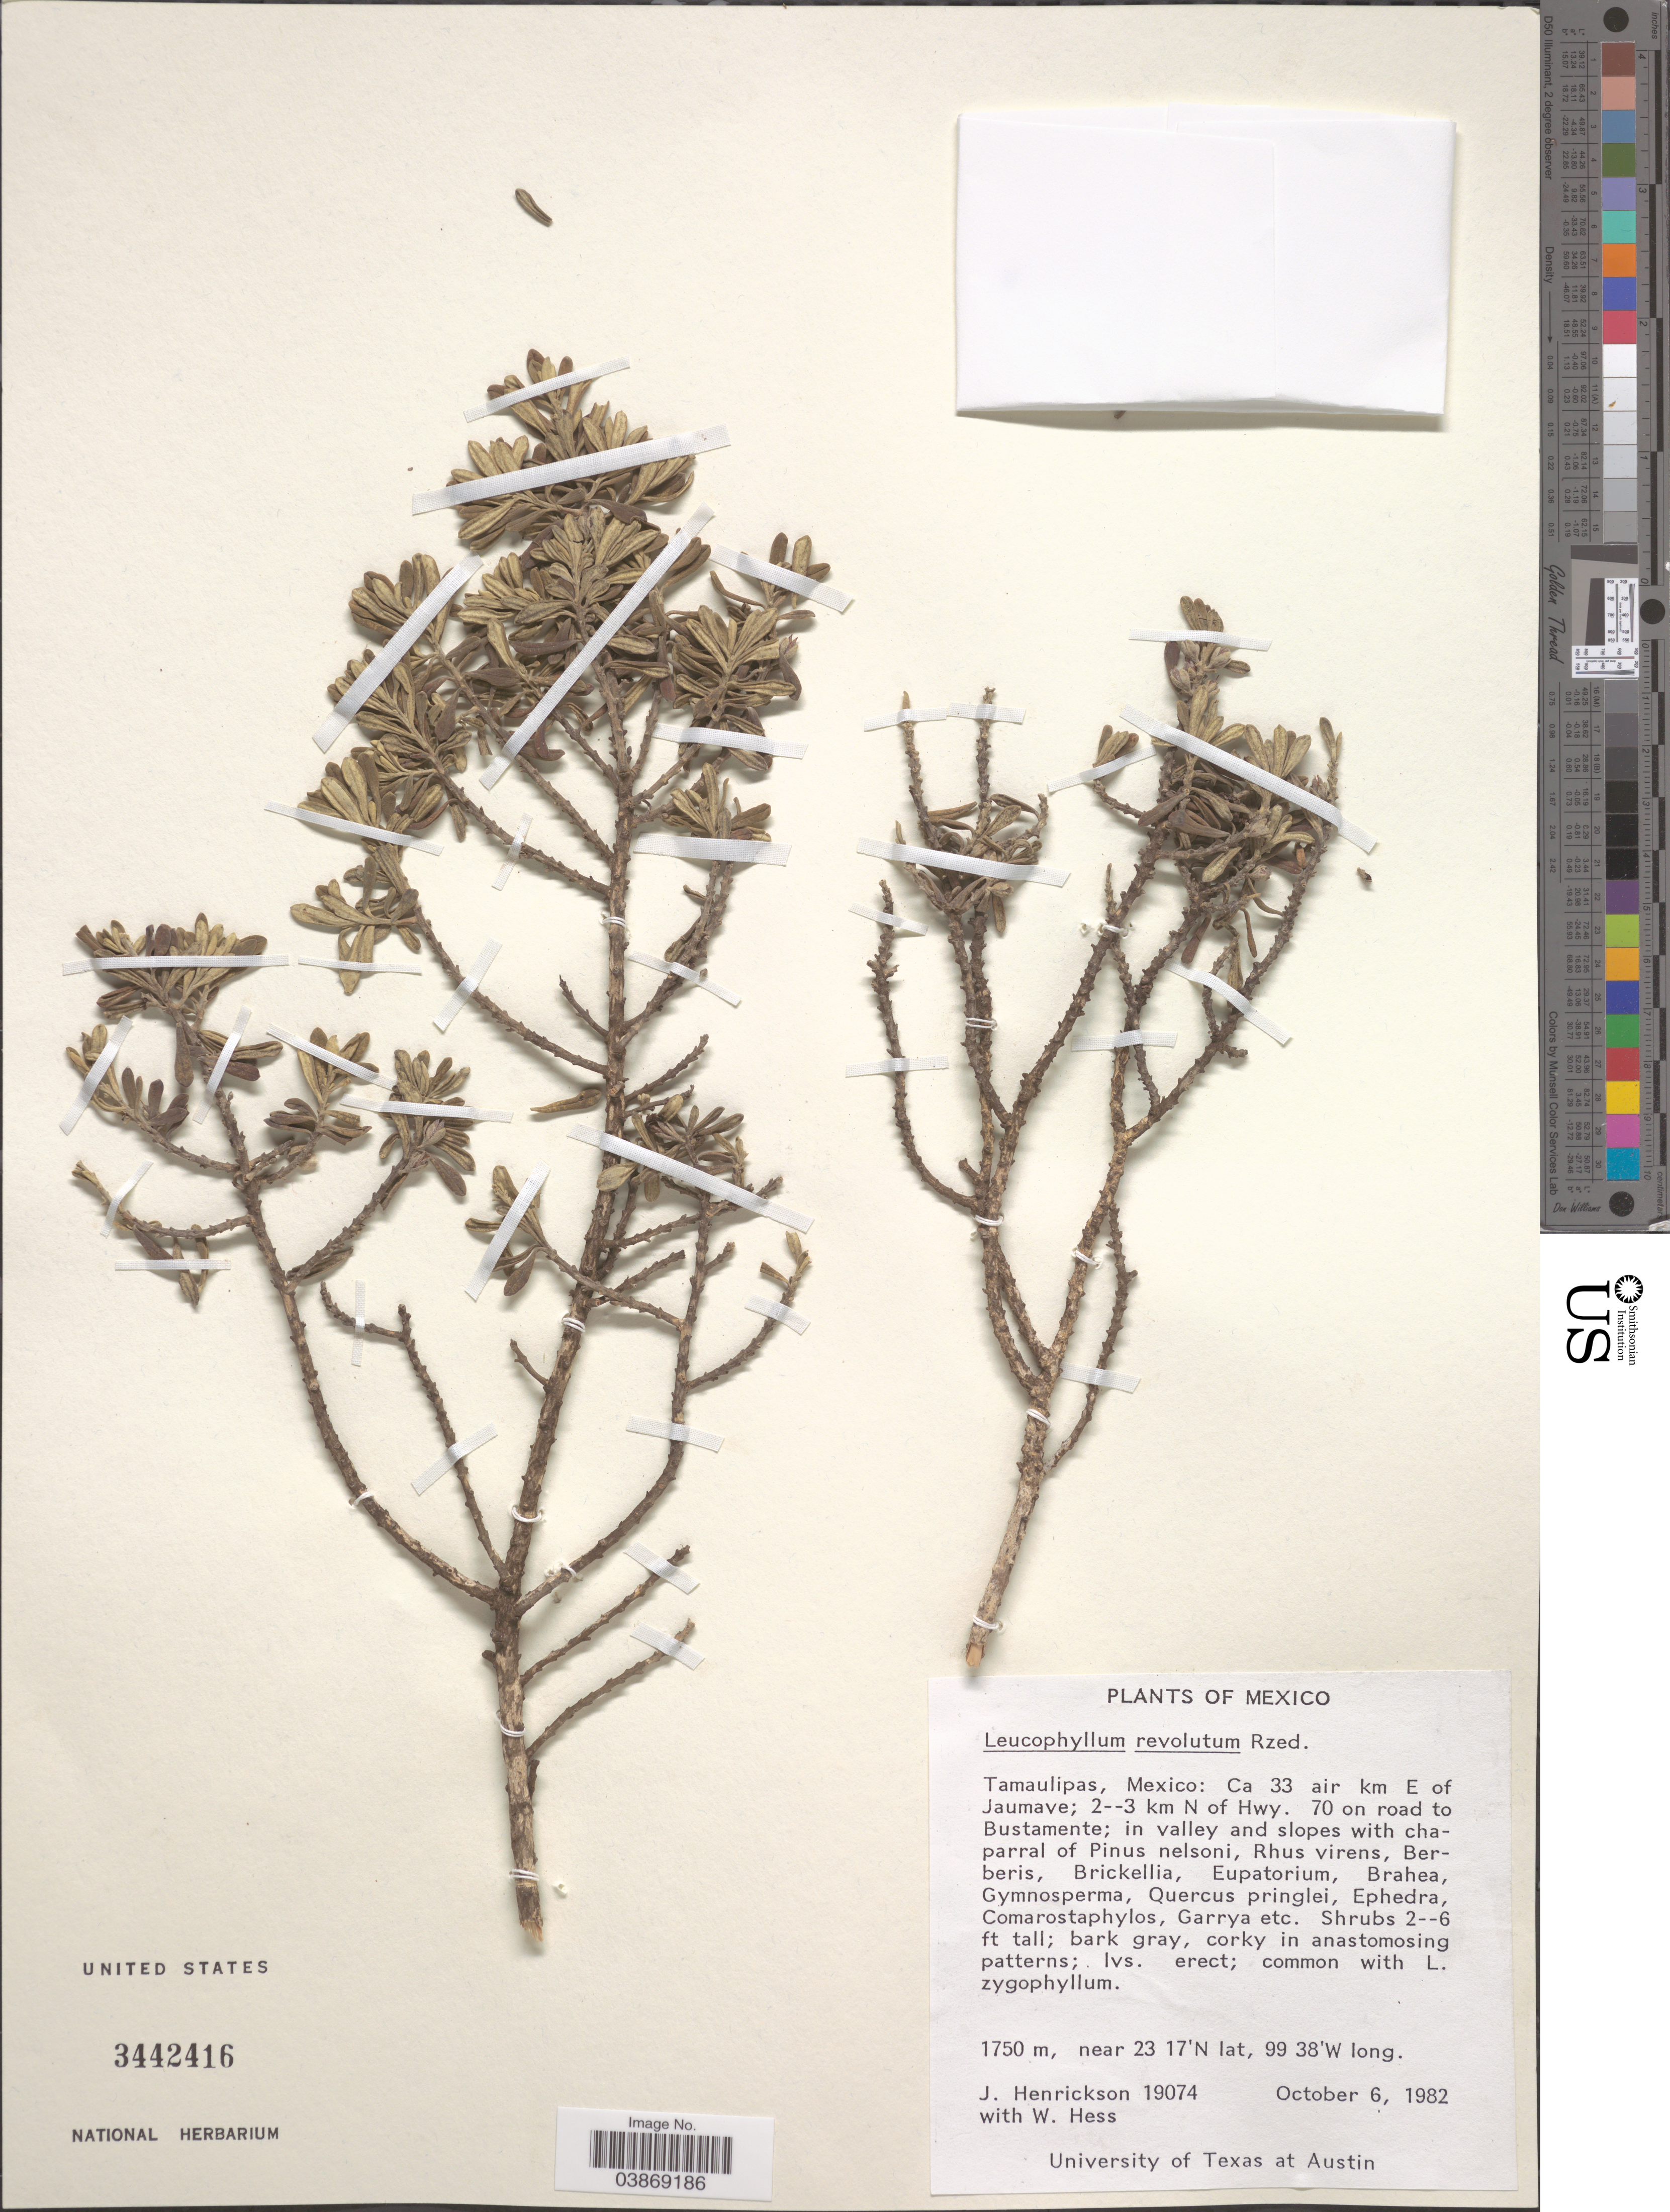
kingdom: Plantae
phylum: Tracheophyta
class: Magnoliopsida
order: Lamiales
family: Scrophulariaceae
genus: Leucophyllum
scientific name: Leucophyllum revolutum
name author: Rzed.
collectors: J. Henrickson & W. Hess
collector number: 19074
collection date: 1982-10-06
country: Mexico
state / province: Tamaulipas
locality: Ca. 33 air km E of Jaumave; 2--3 km N of Hwy. 70 on road to Bustamente.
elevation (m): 1750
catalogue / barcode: US 3442416